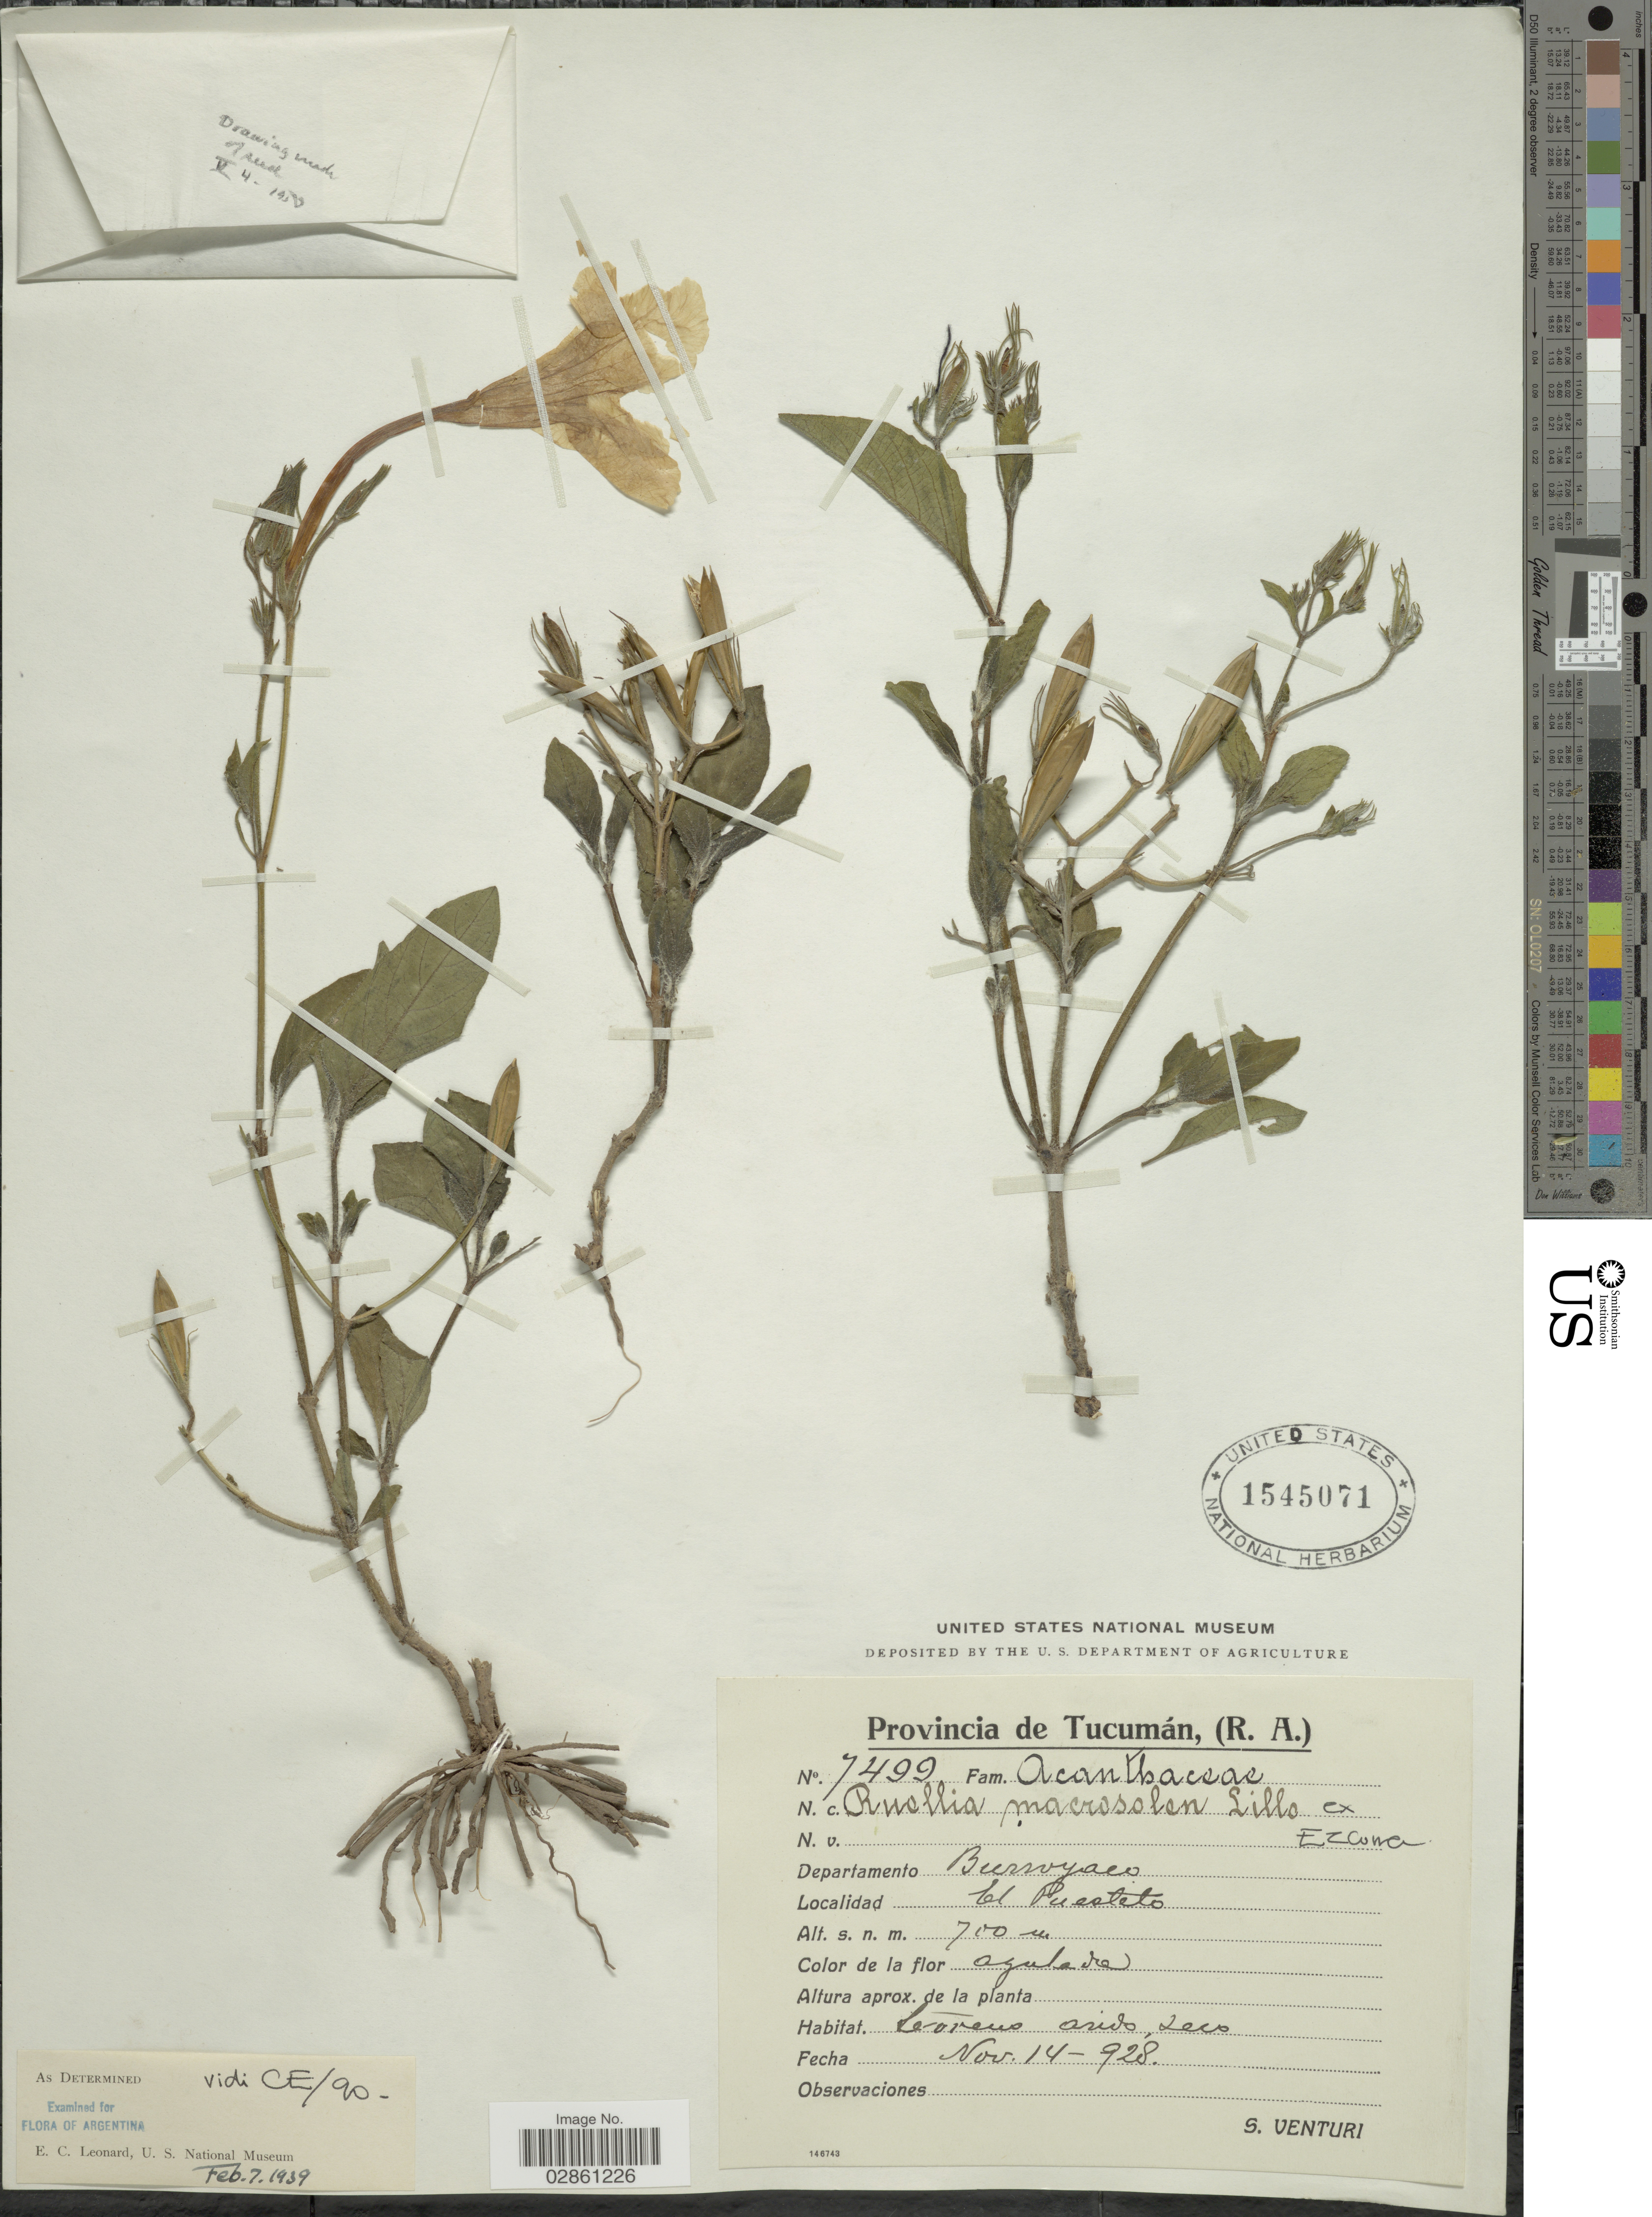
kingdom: Plantae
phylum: Tracheophyta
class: Magnoliopsida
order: Lamiales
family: Acanthaceae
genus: Ruellia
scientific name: Ruellia macrosolen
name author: Lillo ex C. Ezcurra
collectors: S. Venturi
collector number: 7499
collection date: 1928-11-14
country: Argentina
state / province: Tucuman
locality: Departamento Burroyaco, El Puestito.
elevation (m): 700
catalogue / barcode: US 1545071